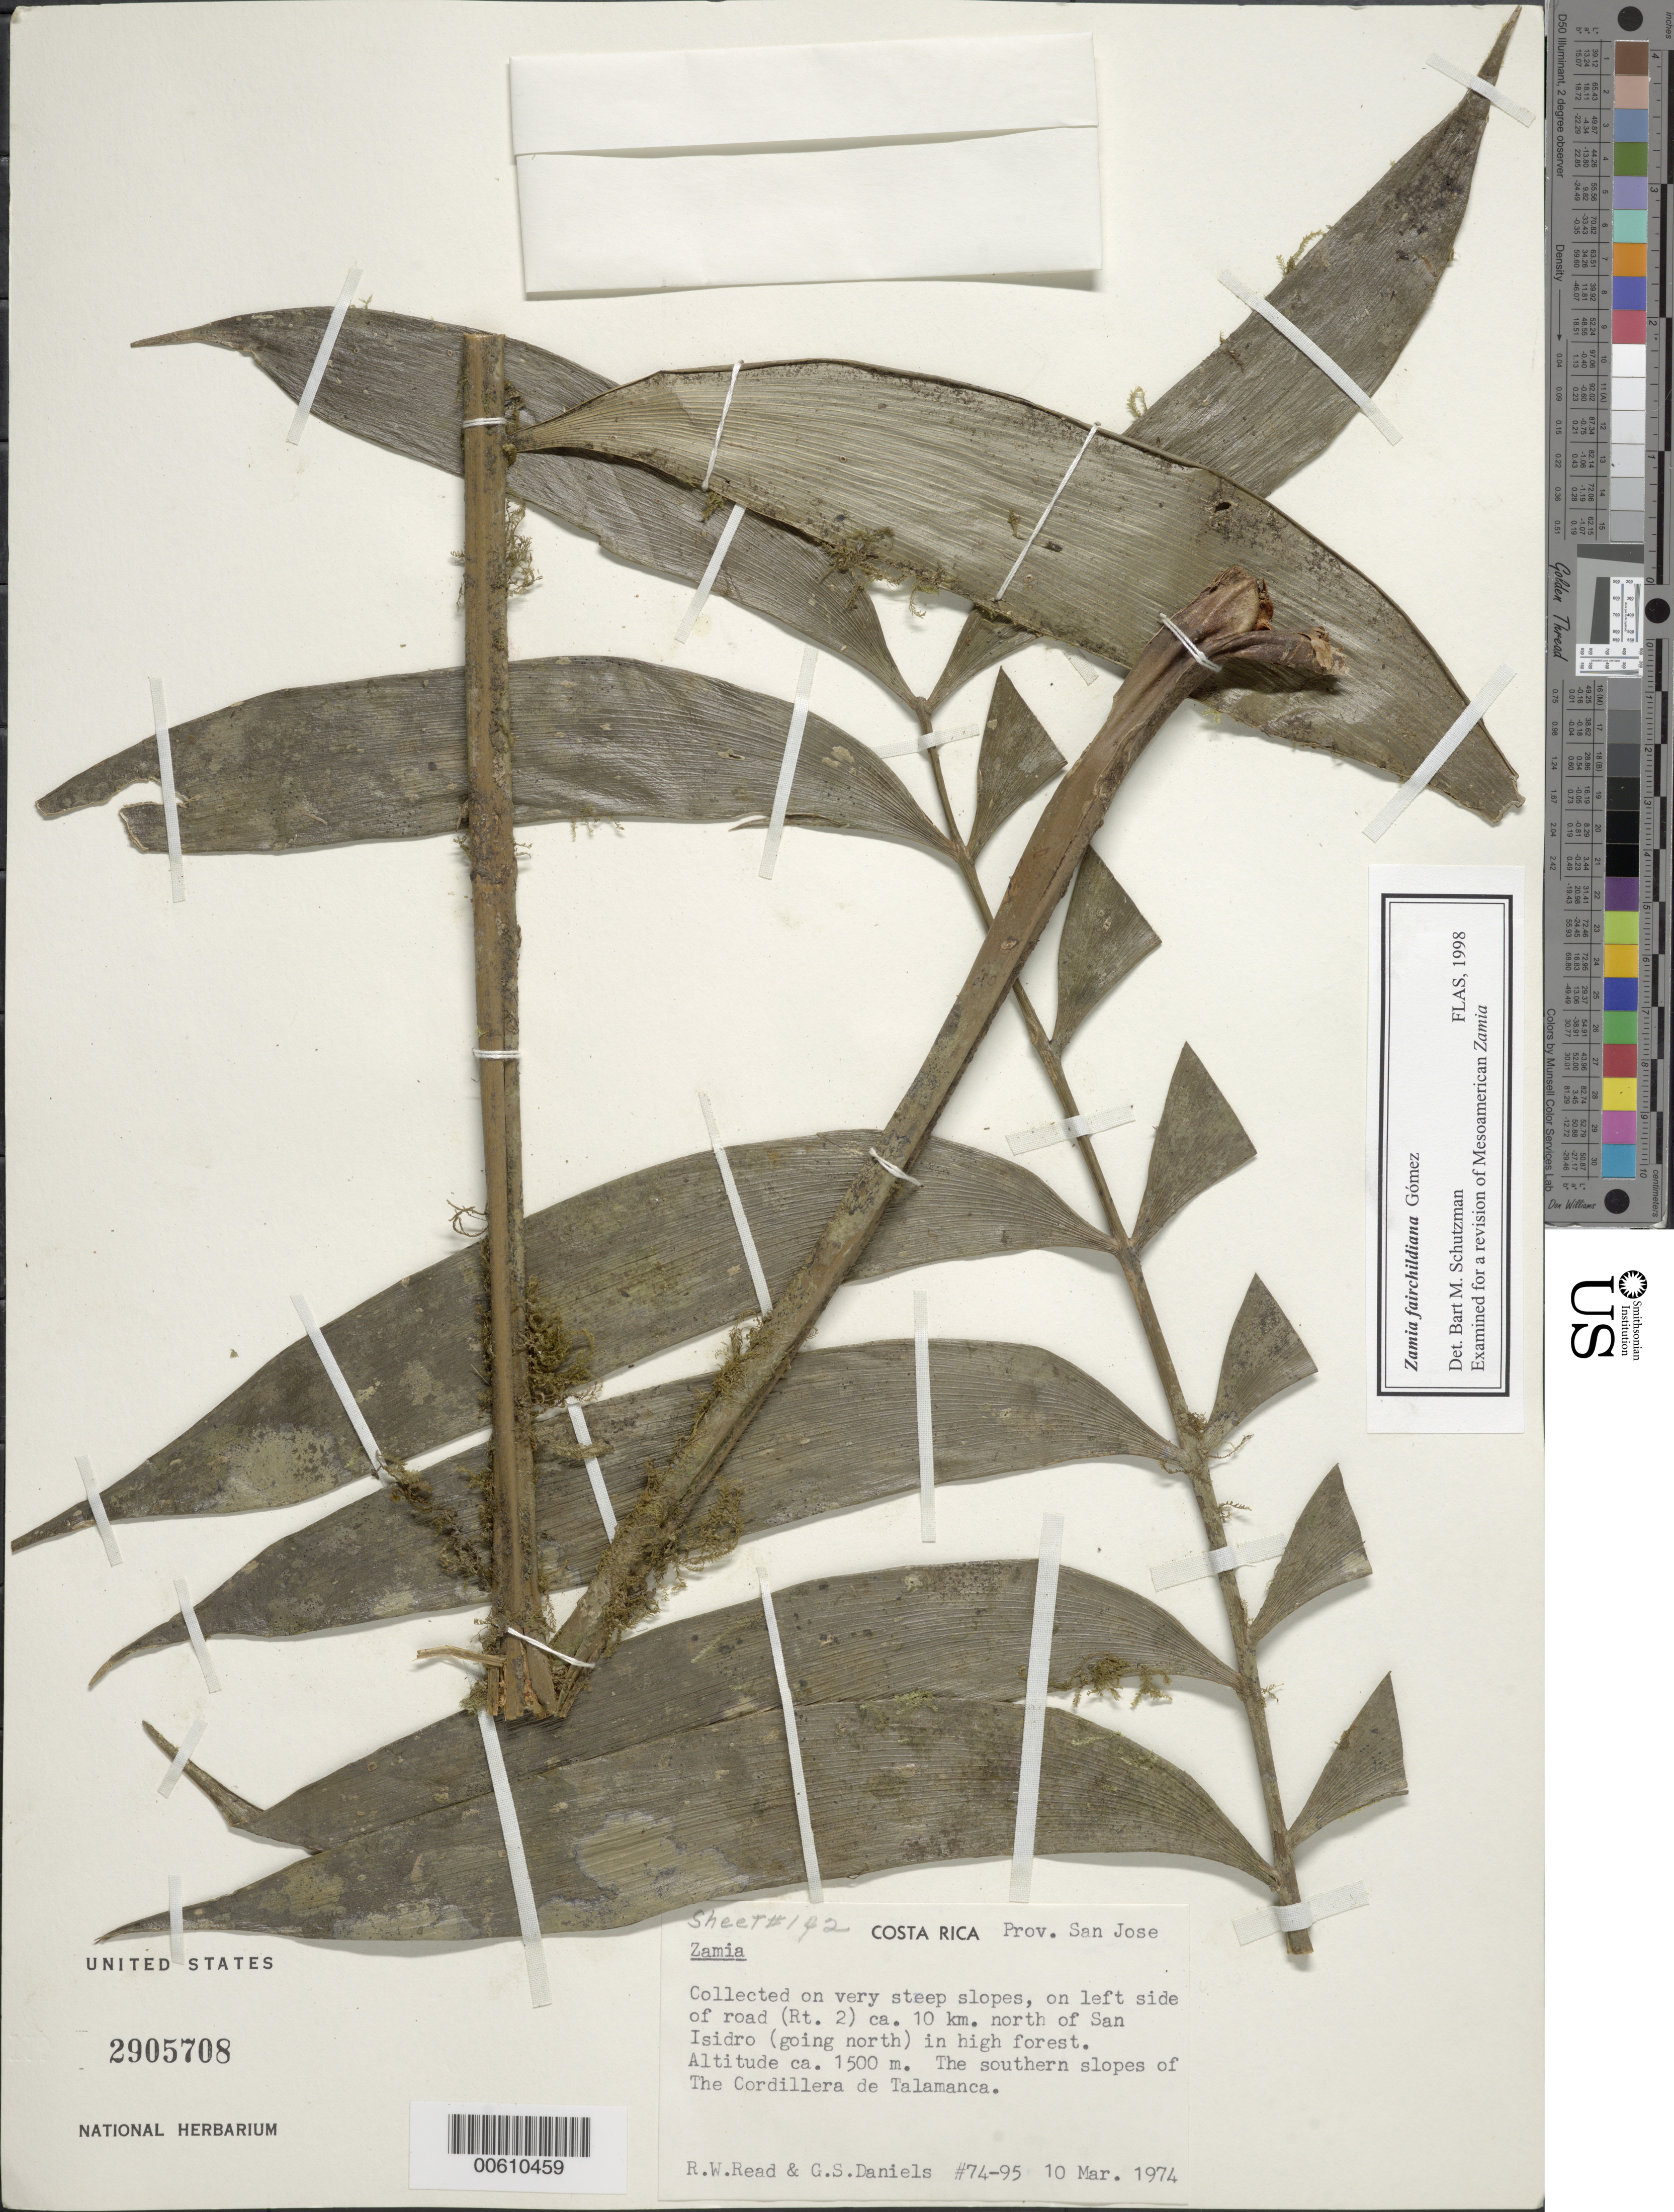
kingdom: Plantae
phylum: Tracheophyta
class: Cycadopsida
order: Cycadales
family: Zamiaceae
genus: Zamia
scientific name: Zamia fairchildiana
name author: L.D. Gómez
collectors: R. W. Read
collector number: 74-95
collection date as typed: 10 Mar 1974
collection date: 1974-03-10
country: Costa Rica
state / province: San José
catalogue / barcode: US 2905708